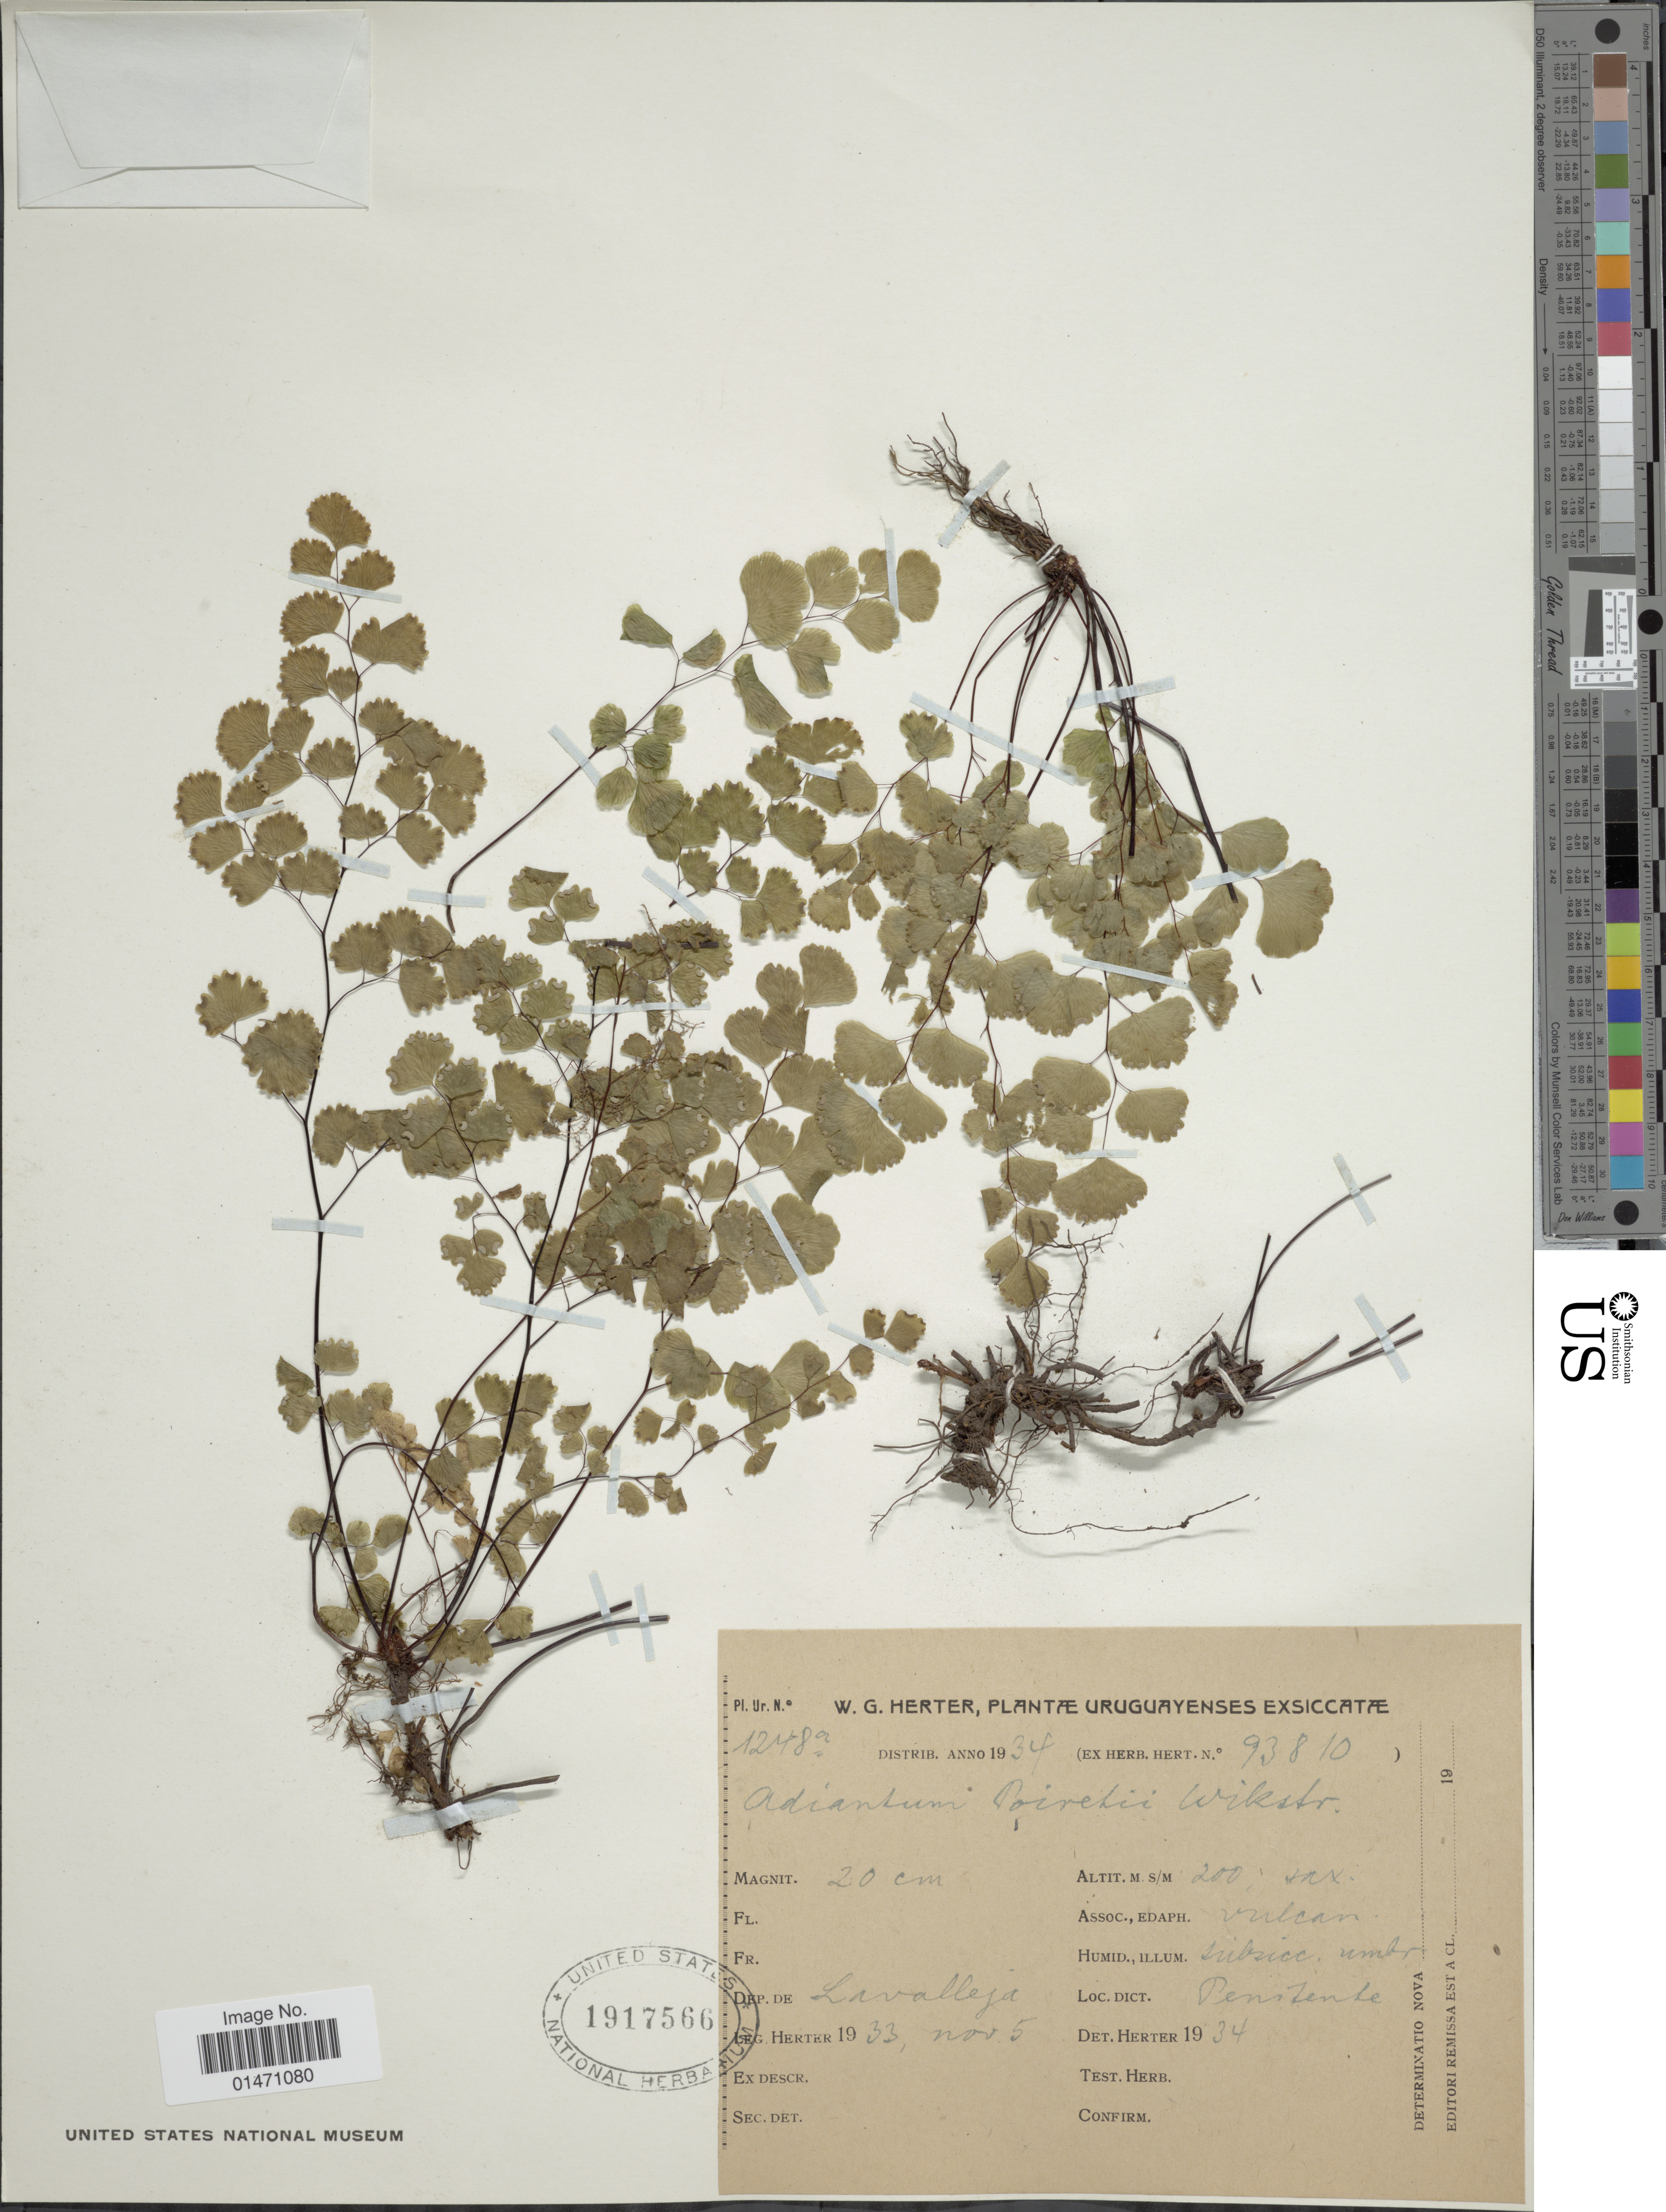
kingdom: Plantae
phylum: Tracheophyta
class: Polypodiopsida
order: Polypodiales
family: Pteridaceae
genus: Adiantum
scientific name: Adiantum poiretii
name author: Wikstr.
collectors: W. G. Herter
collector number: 1248a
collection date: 1933-11-05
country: Uruguay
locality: Plantae Uruguayenses, Dep. de Lavalleja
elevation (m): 200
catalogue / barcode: US 1917566